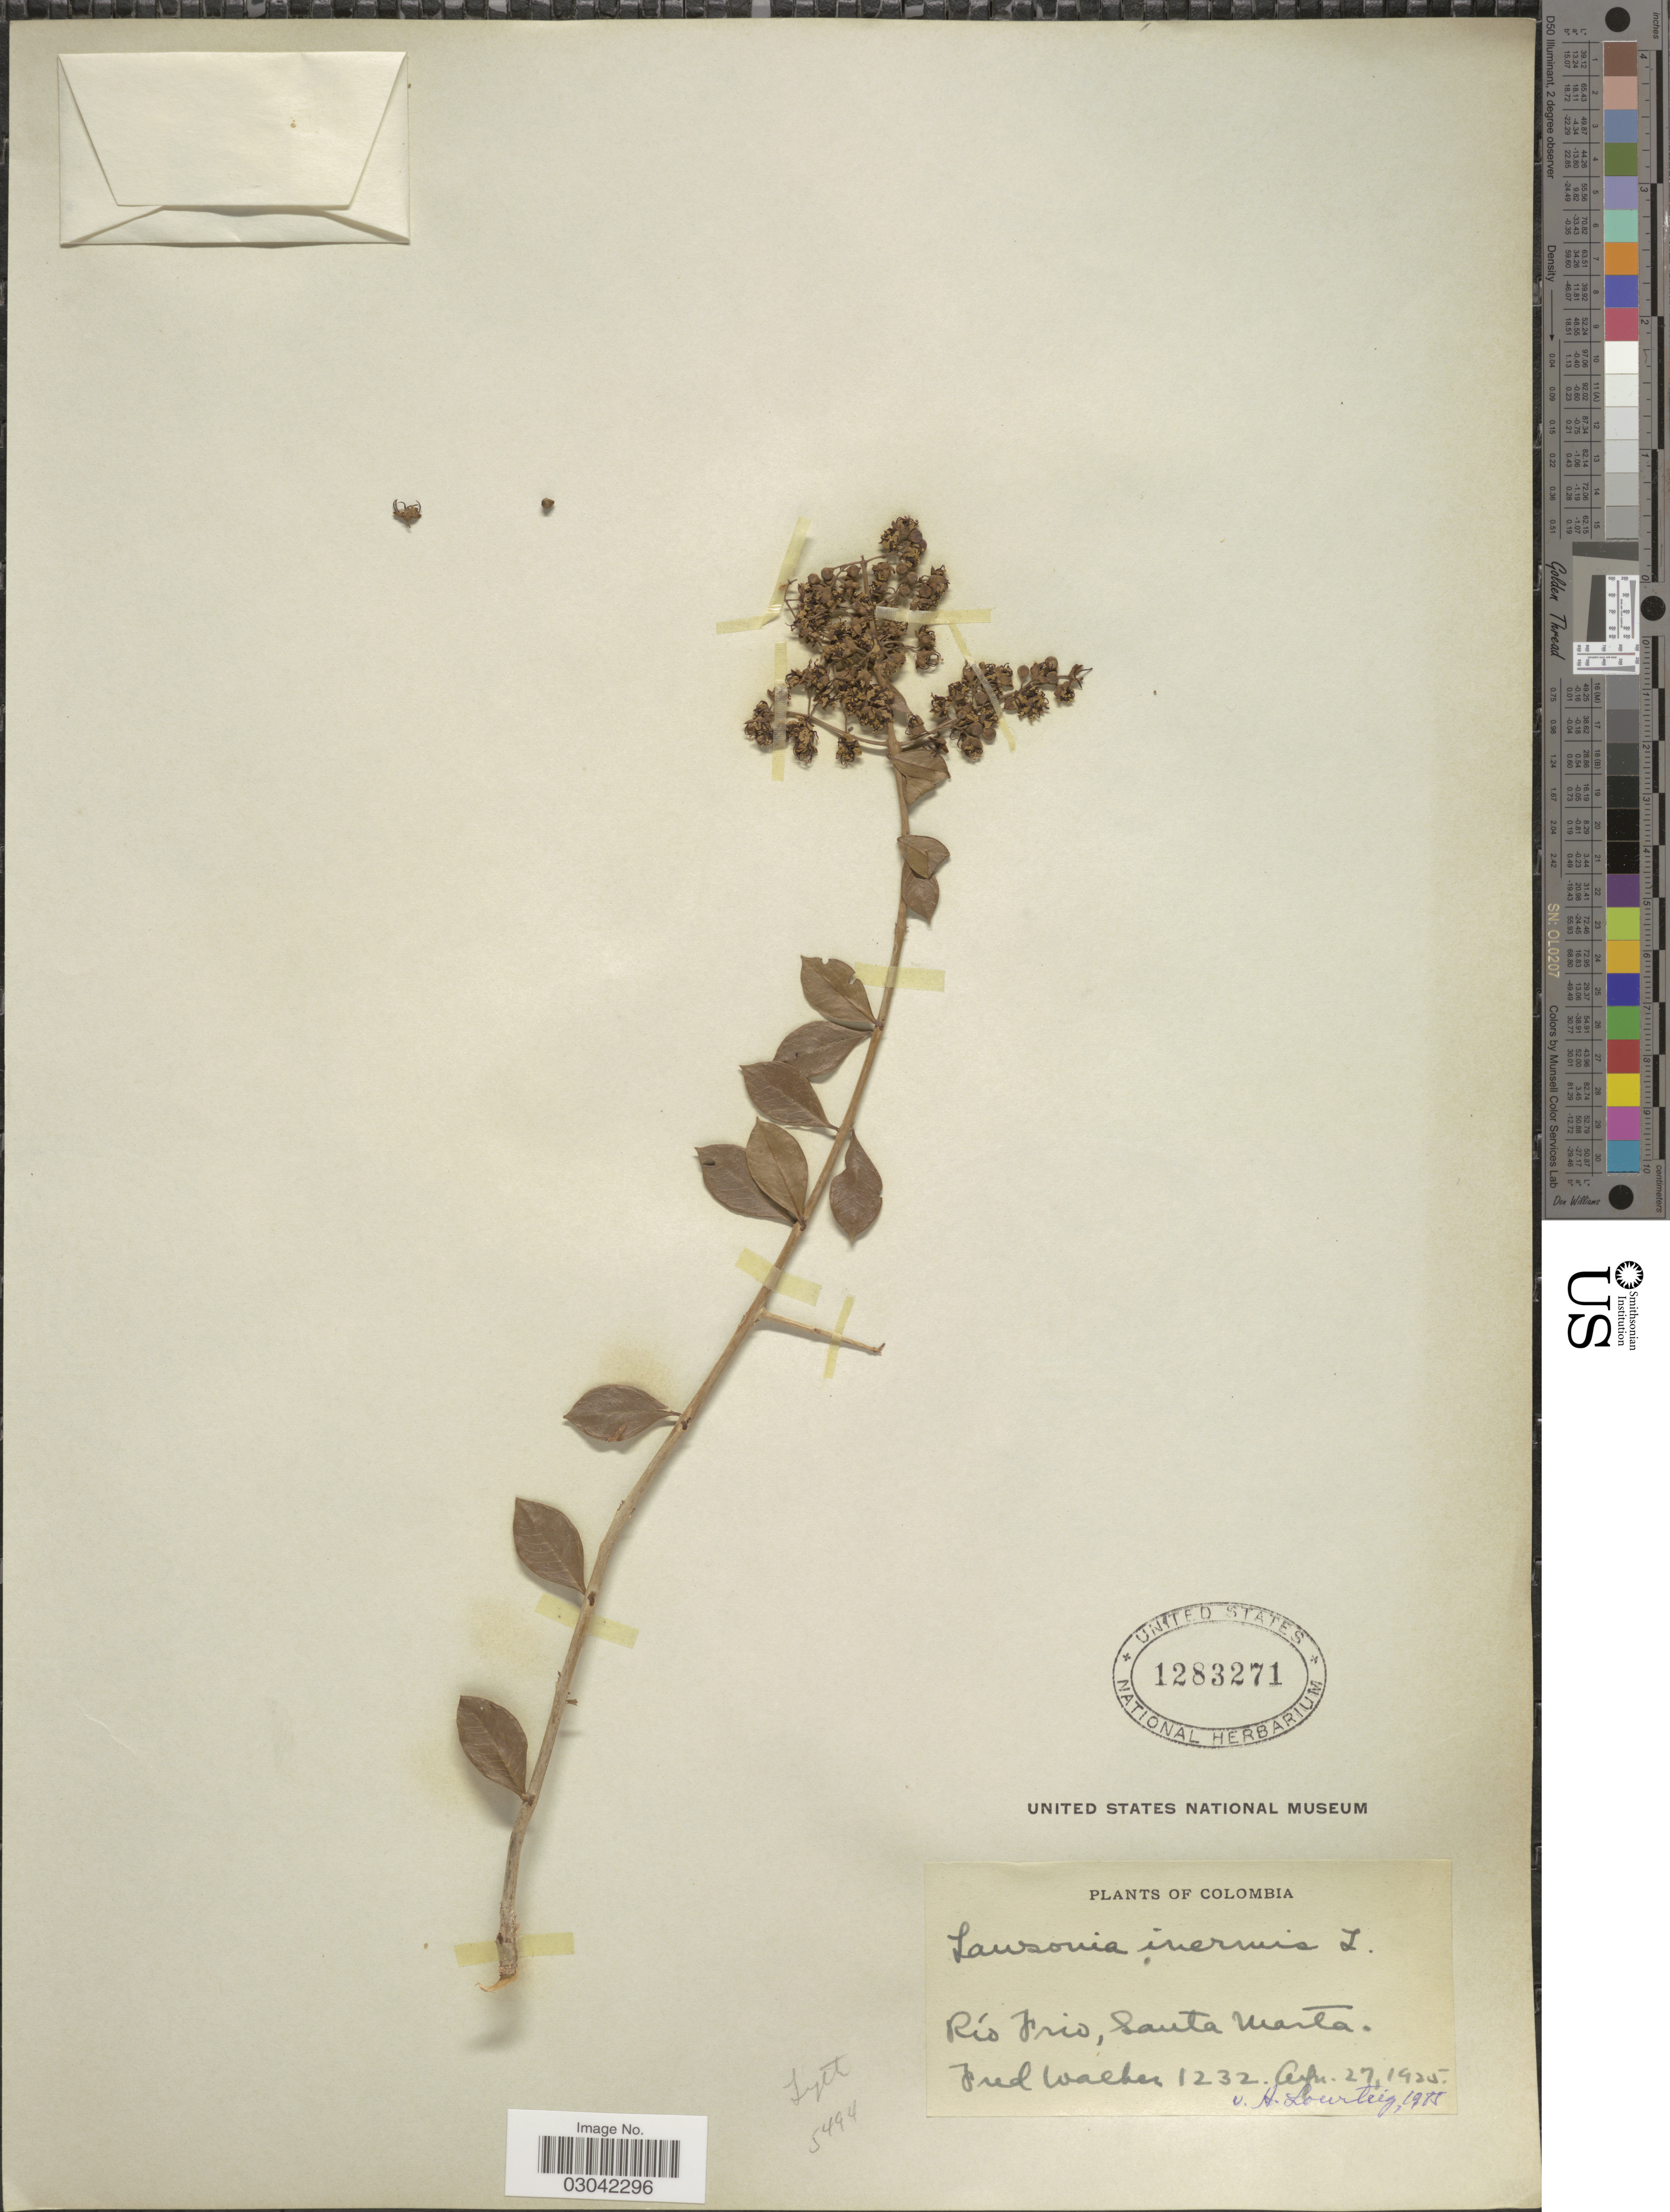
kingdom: Plantae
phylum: Tracheophyta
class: Magnoliopsida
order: Myrtales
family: Lythraceae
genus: Lawsonia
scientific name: Lawsonia inermis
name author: L.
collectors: F. Walker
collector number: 1232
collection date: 1925-04-27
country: Colombia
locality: Río Frio, Santa Marta.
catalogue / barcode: US 1283271